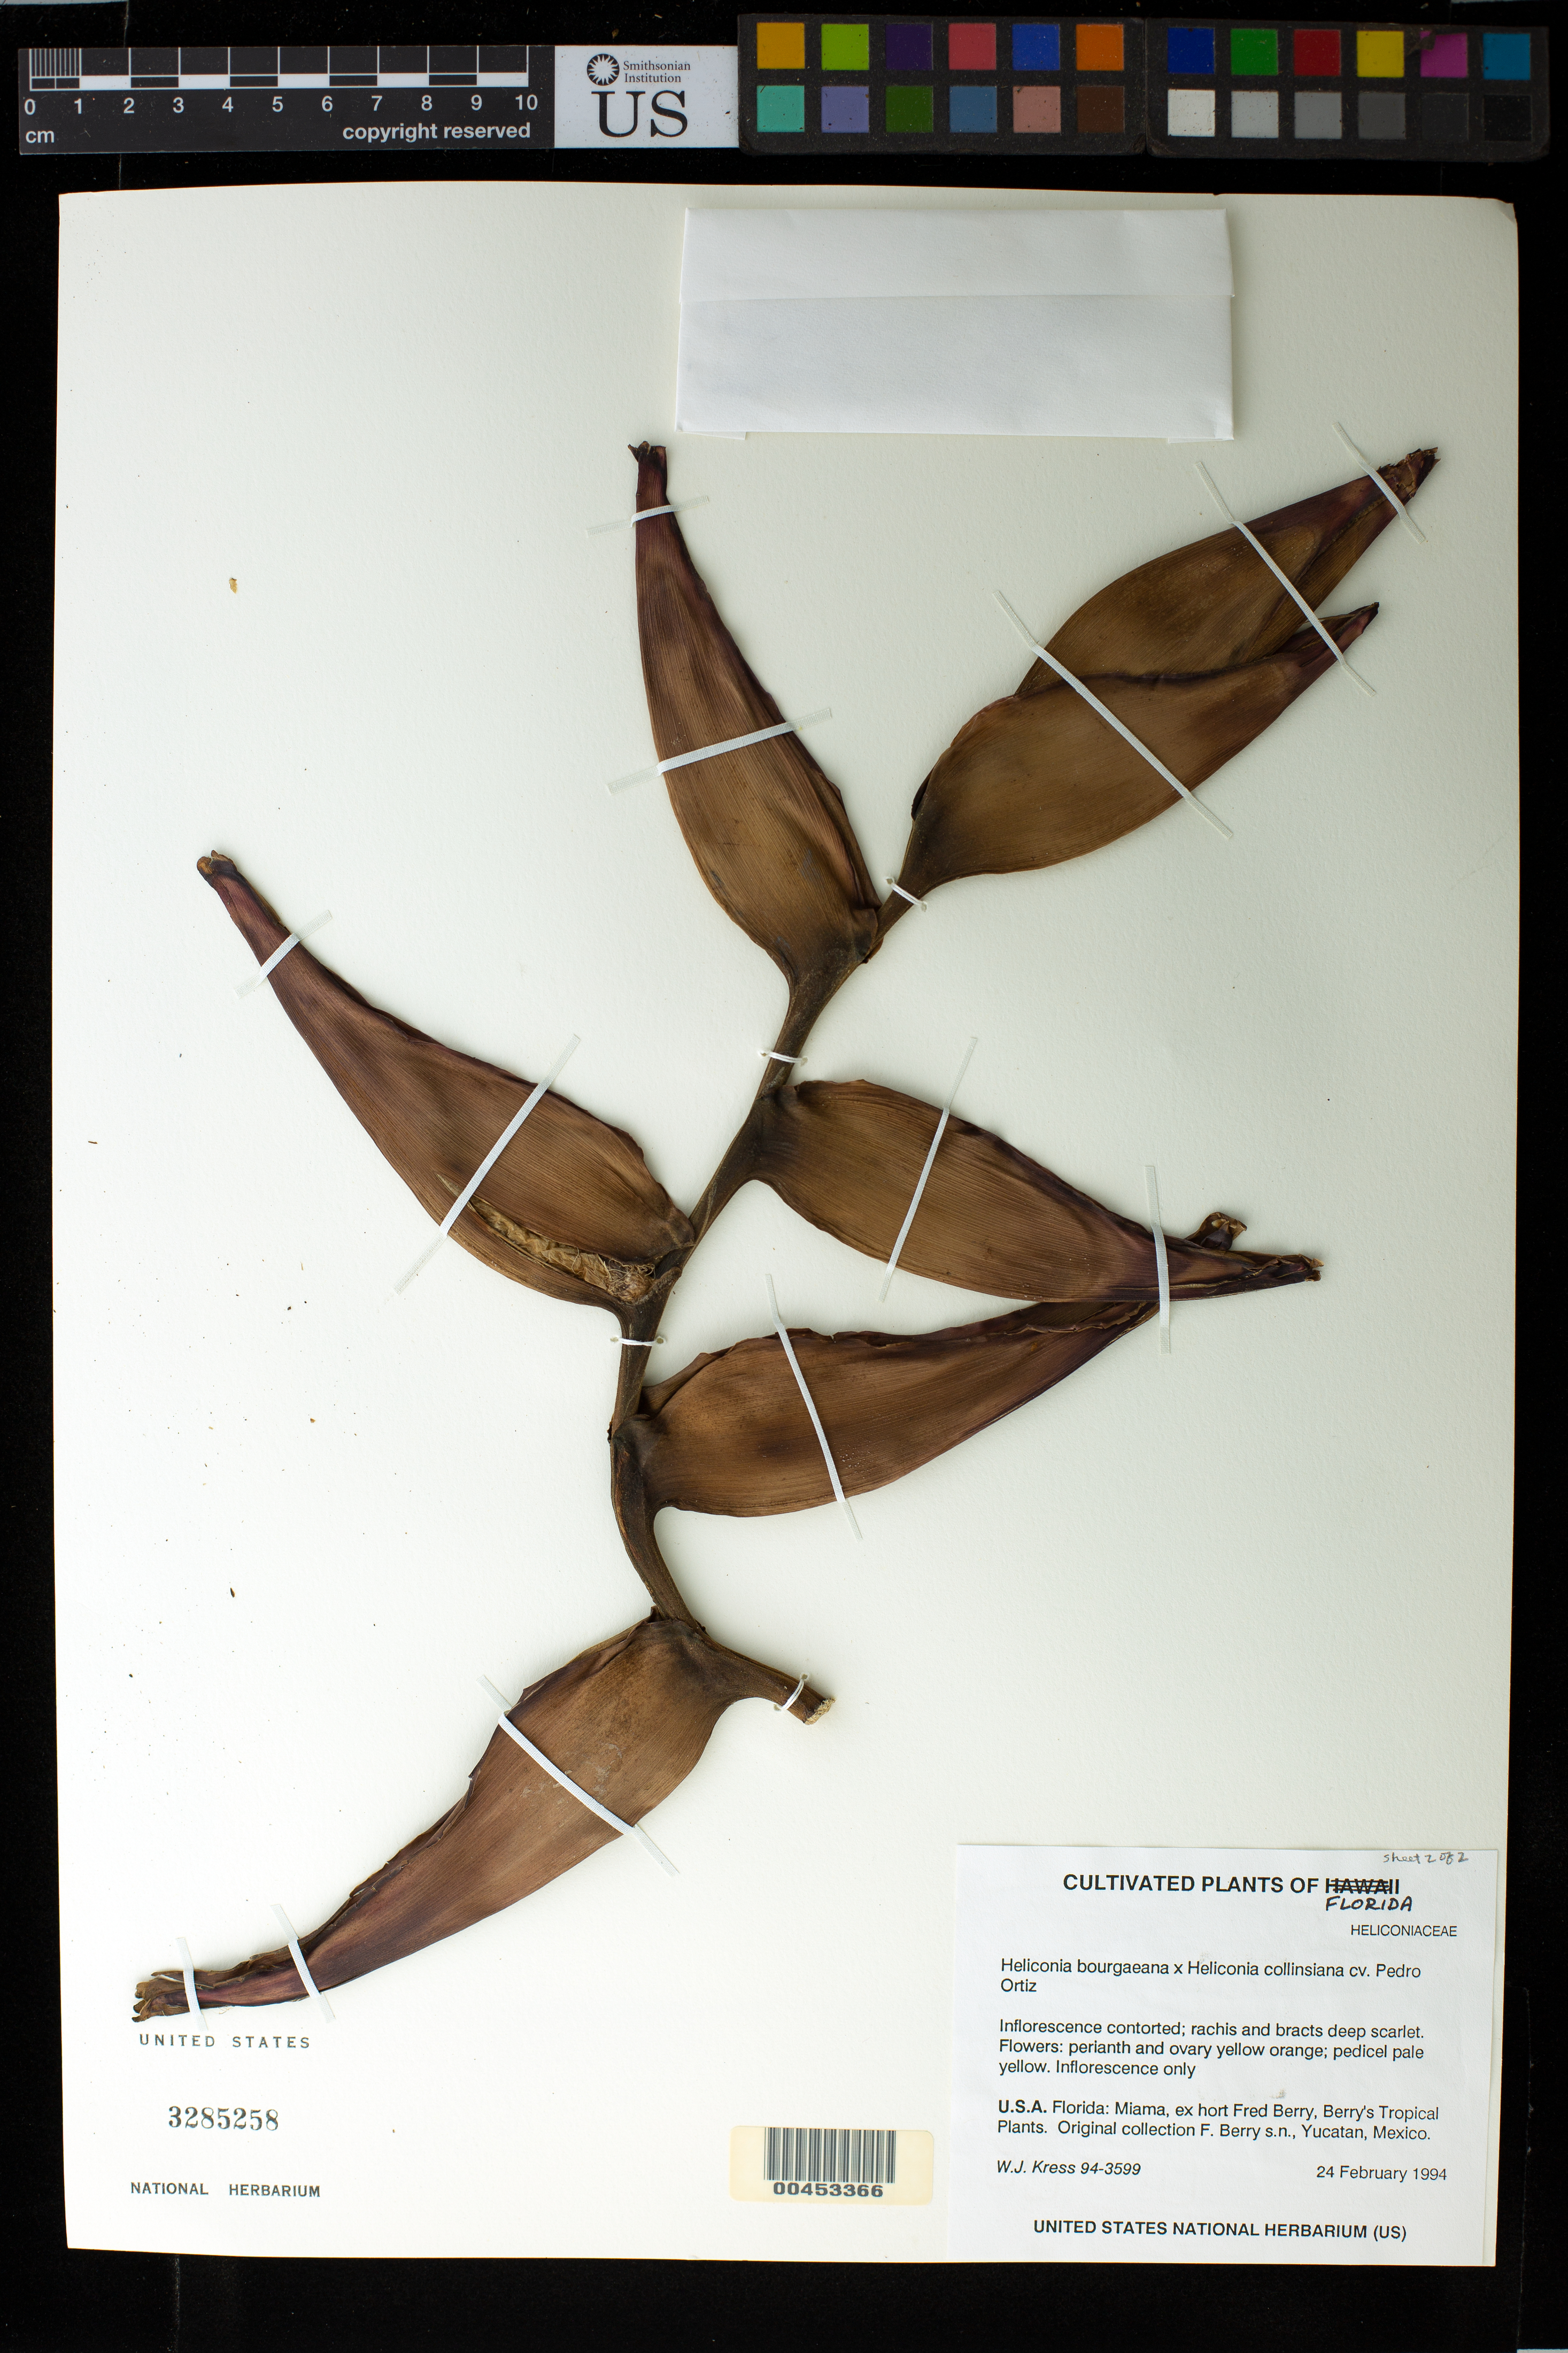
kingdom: Plantae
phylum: Tracheophyta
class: Liliopsida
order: Zingiberales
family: Heliconiaceae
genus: Heliconia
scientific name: Heliconia bourgaeana x H. collinsiana R.F. Griggs 'Pedro Ortiz'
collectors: F. Berry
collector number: W.j.kress 94-3599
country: Mexico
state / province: Yucatán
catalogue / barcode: US 3285258